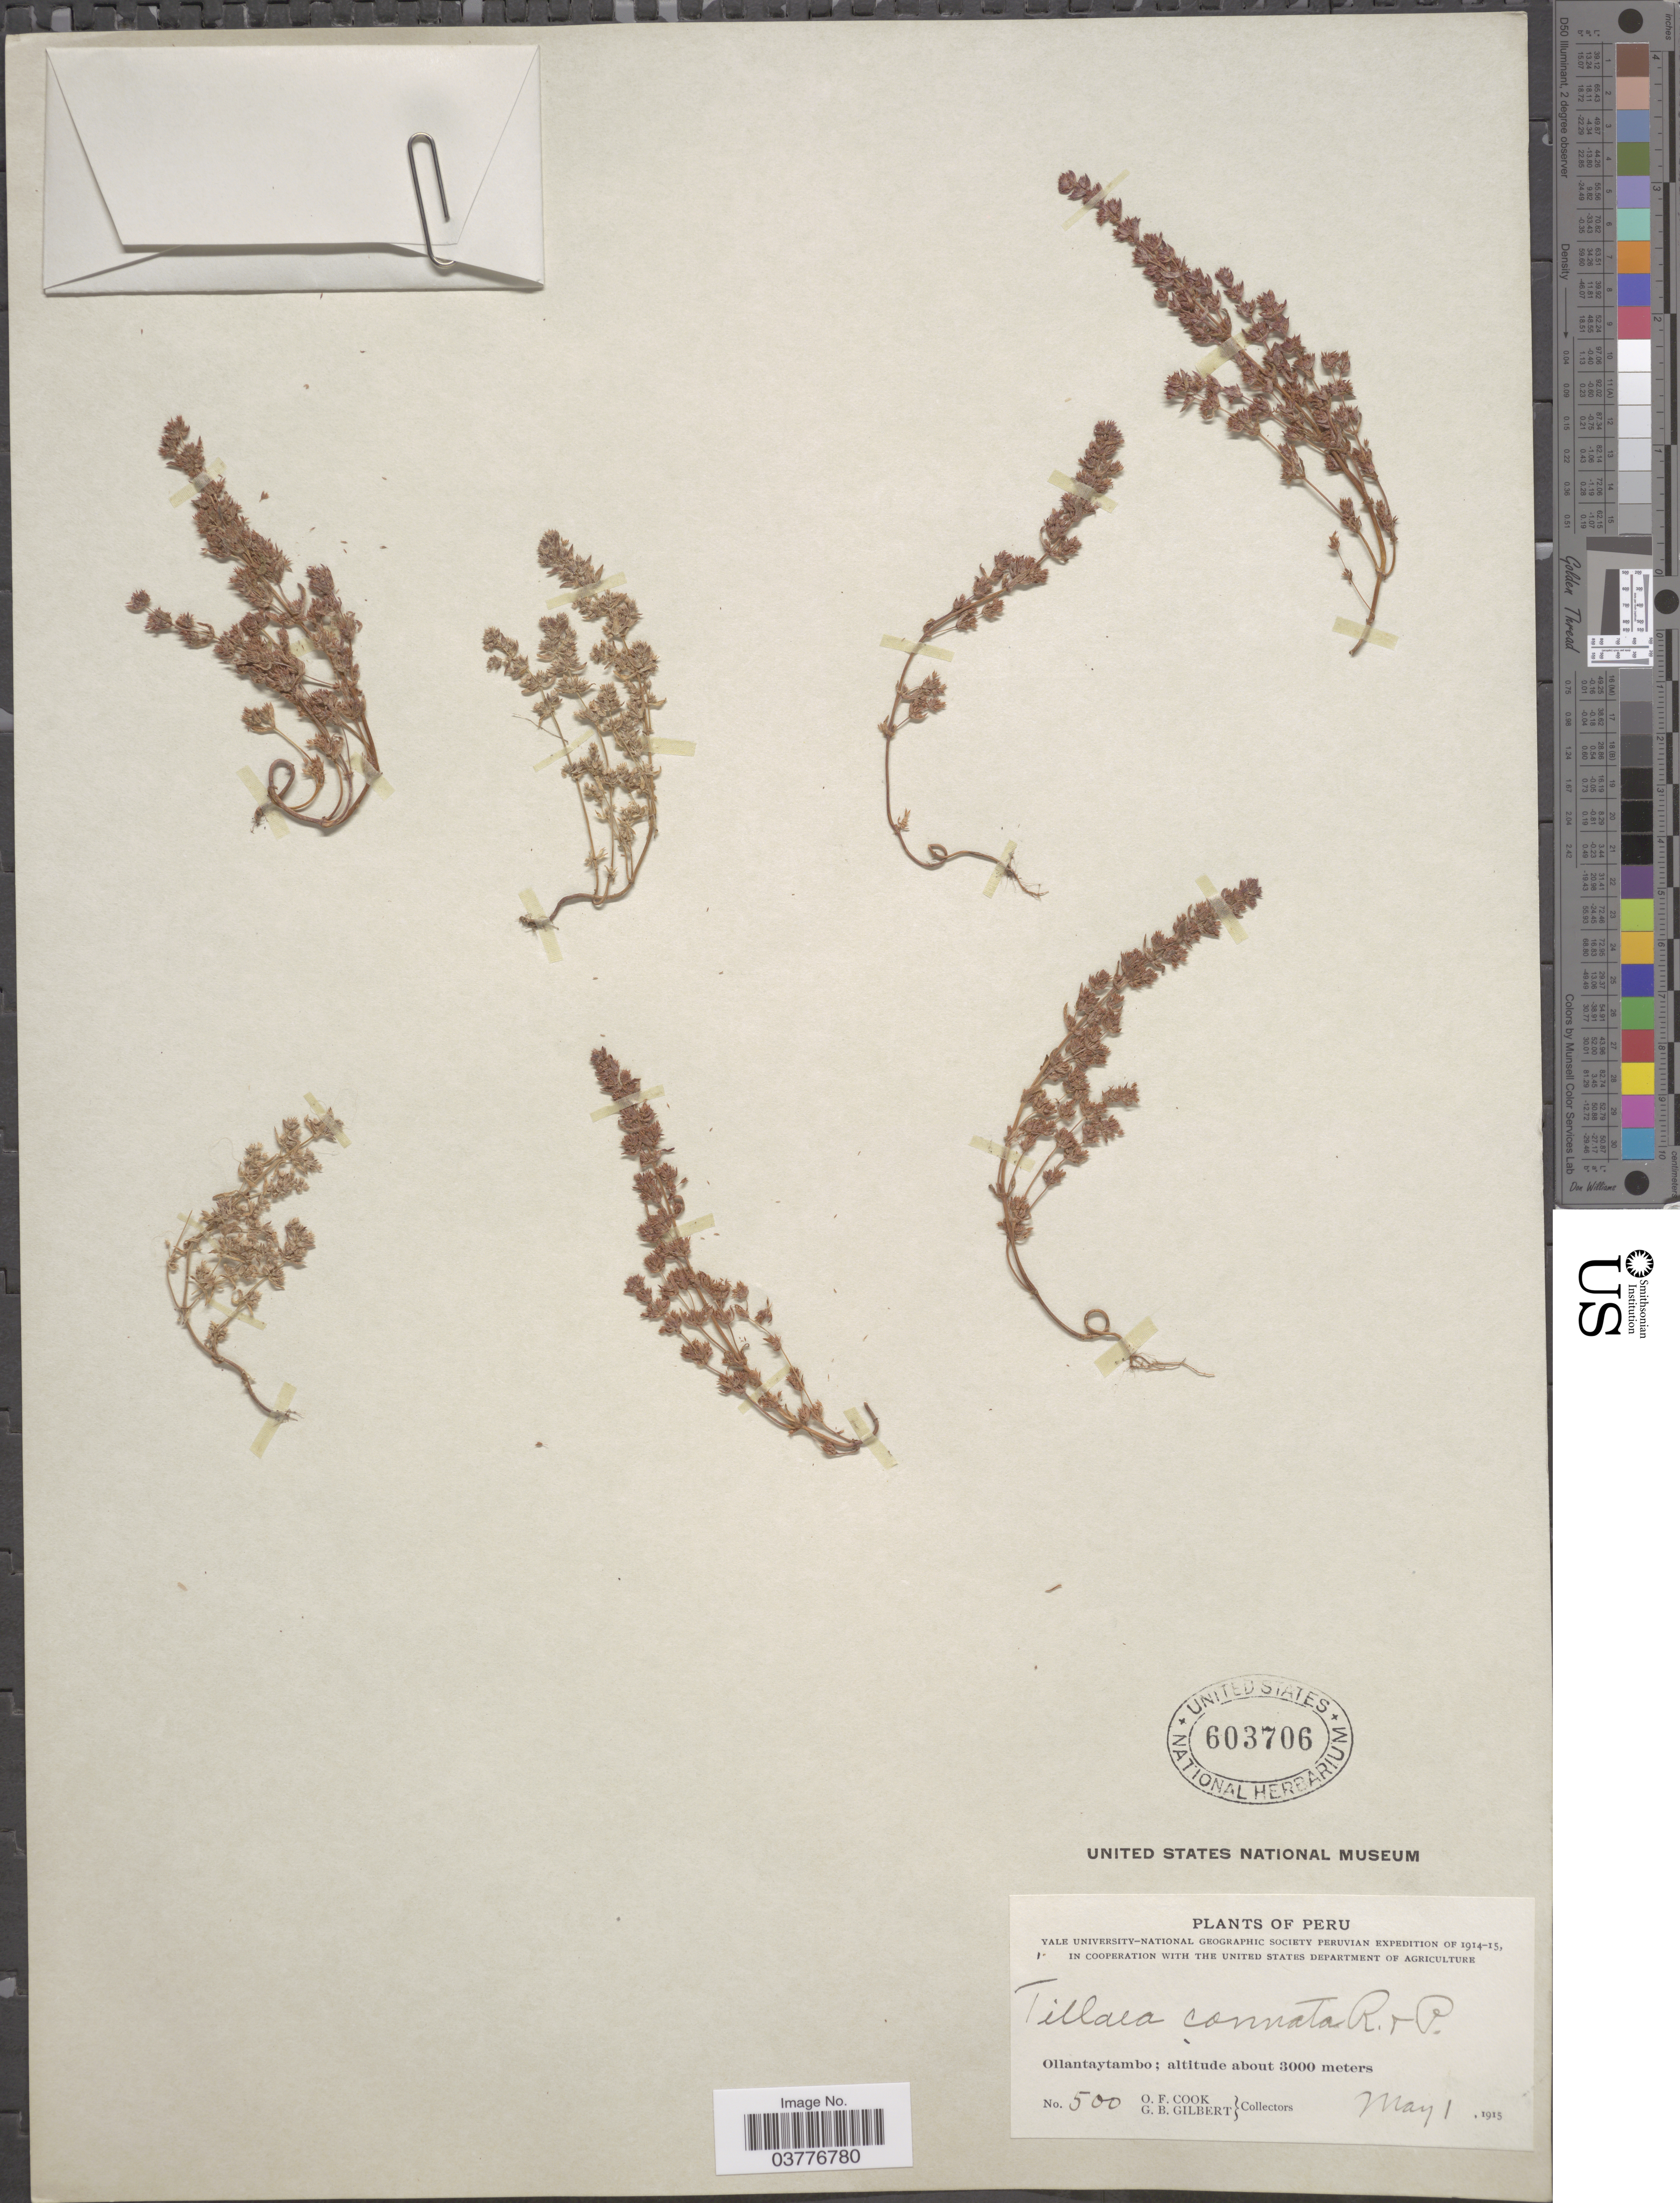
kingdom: Plantae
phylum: Tracheophyta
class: Magnoliopsida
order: Saxifragales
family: Crassulaceae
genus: Crassula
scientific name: Crassula connata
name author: (Ruiz & Pav.) A. Berger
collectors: O. F. Cook & G. B. Gilbert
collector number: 500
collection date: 1915-05-01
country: Peru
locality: Ollantaytambo.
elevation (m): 3000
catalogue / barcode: US 603706